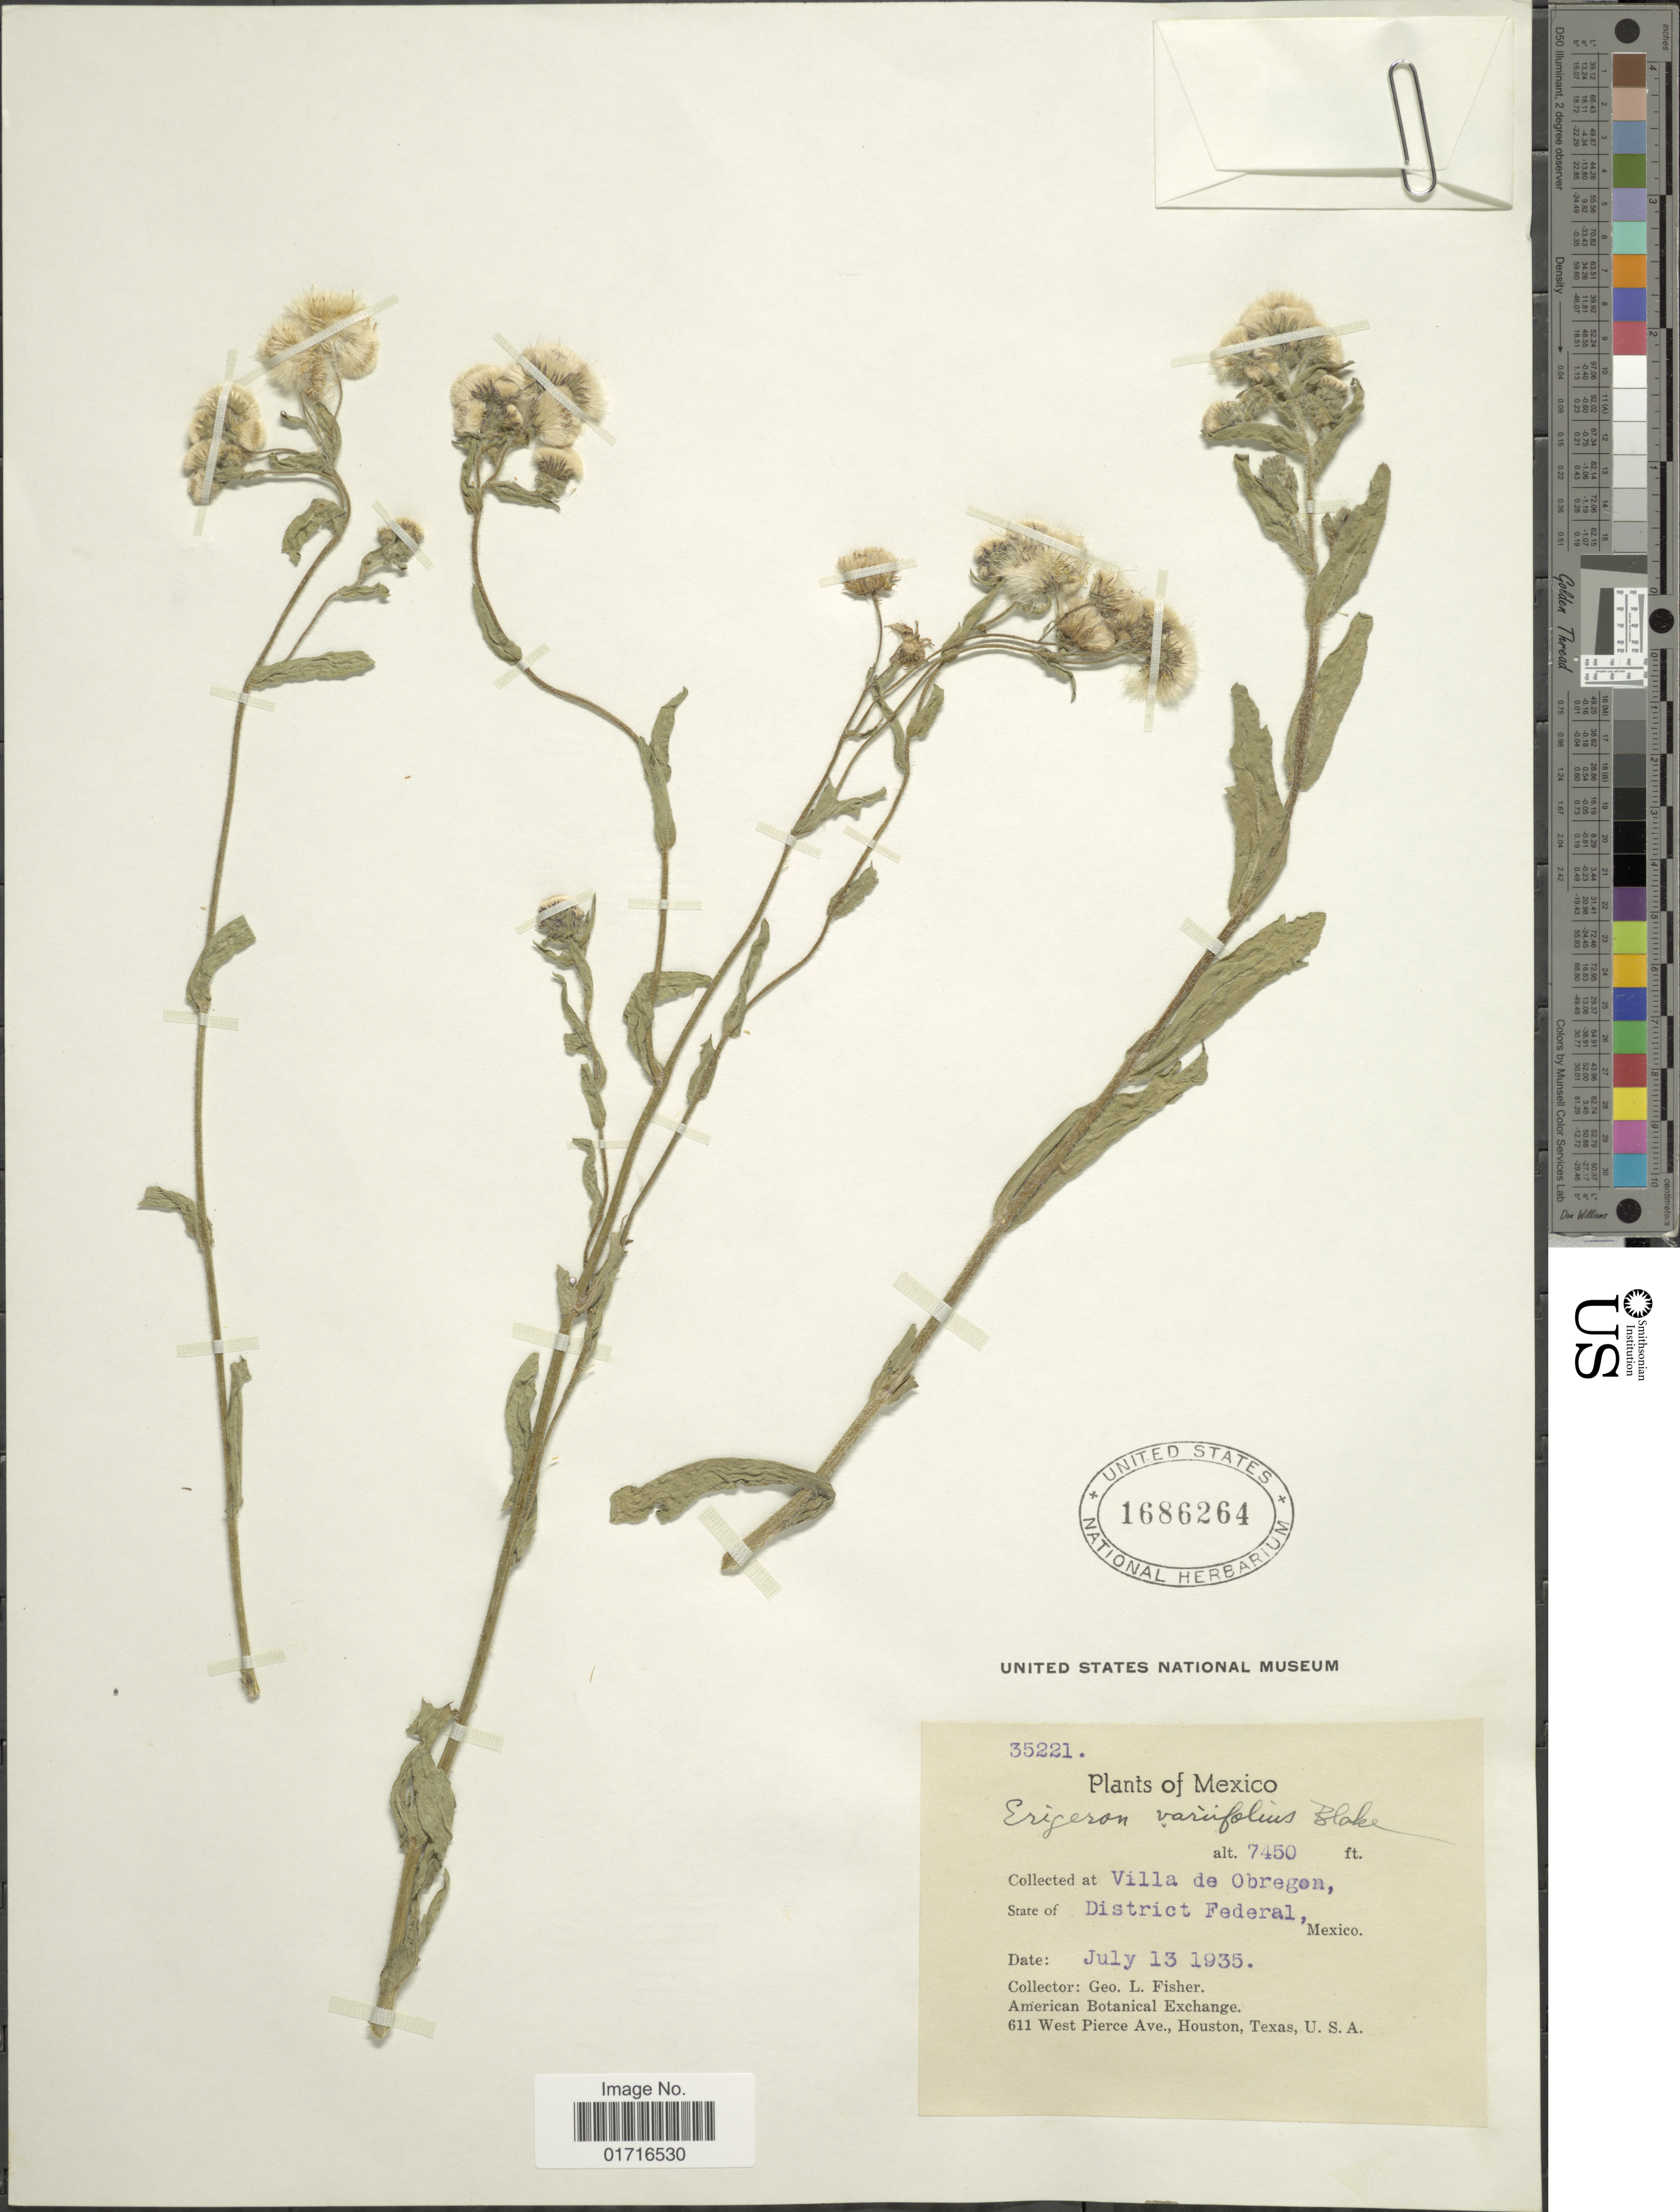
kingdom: Plantae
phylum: Tracheophyta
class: Magnoliopsida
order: Asterales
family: Asteraceae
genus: Conyza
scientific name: Conyza coronopifolia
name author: Kunth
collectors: G. L. Fisher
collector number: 35221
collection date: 1935-07-13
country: Mexico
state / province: Distrito Federal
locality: Villa de Obregon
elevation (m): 2271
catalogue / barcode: US 1686264